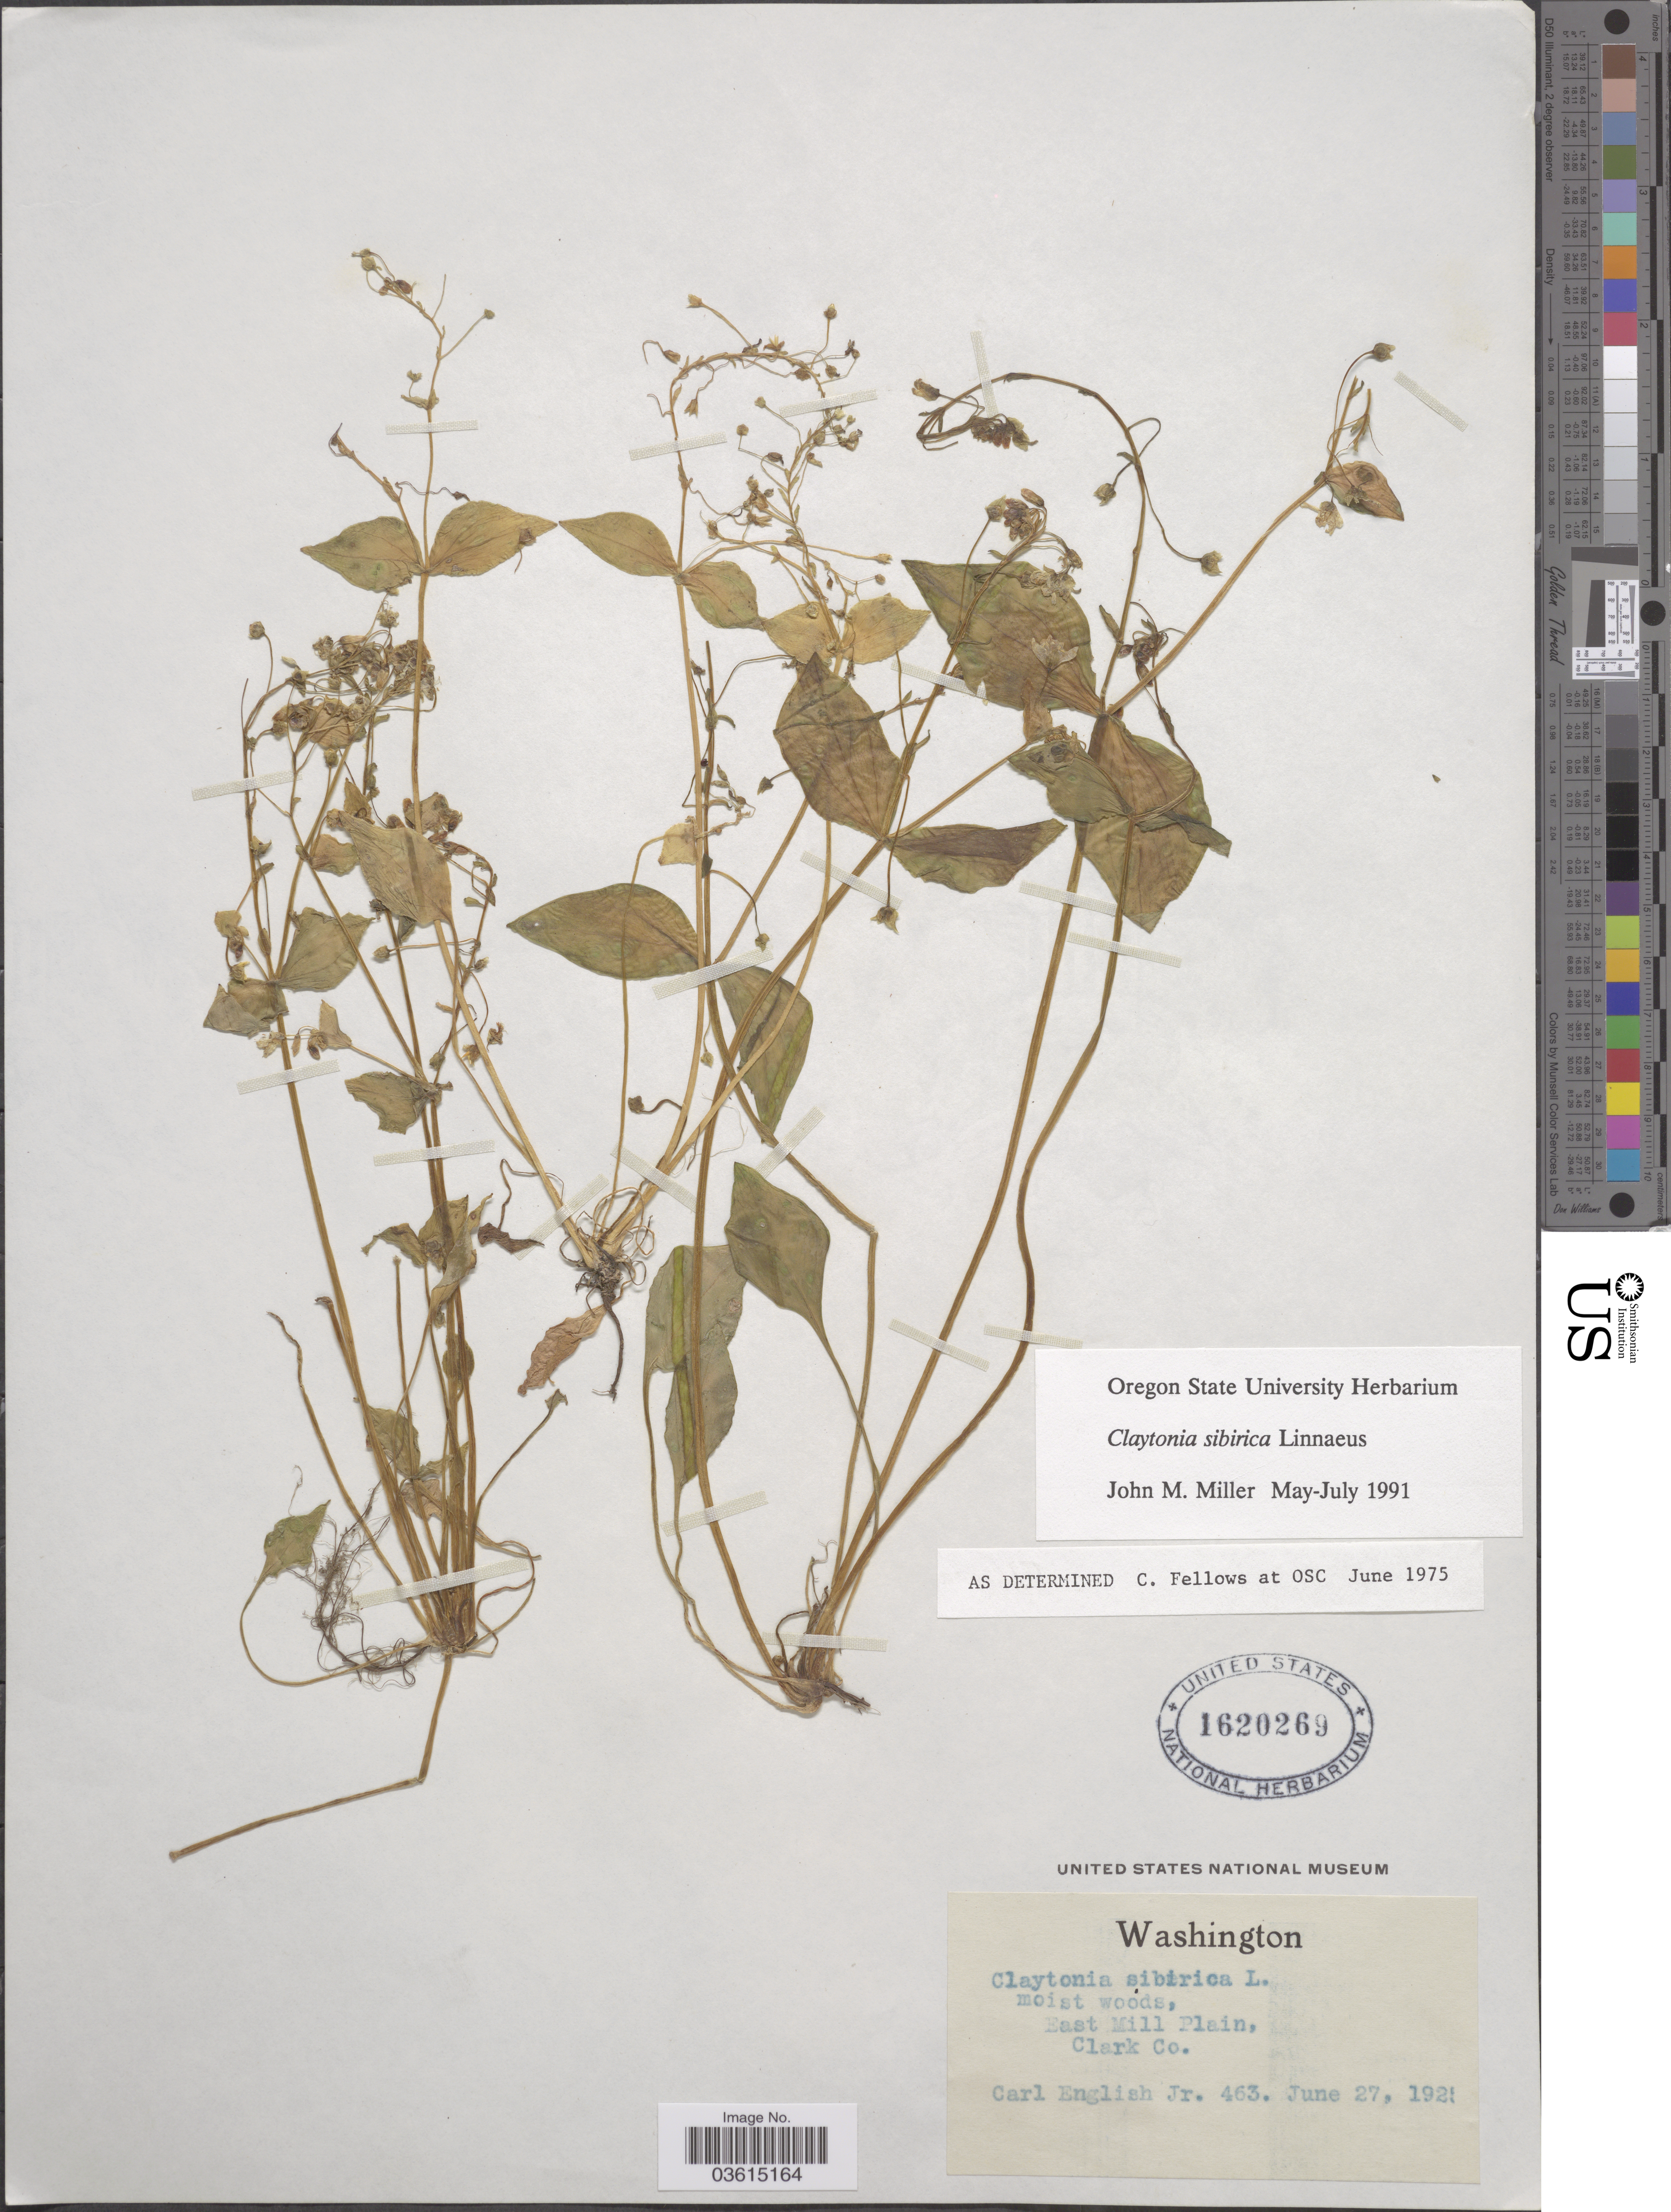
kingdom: Plantae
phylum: Tracheophyta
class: Magnoliopsida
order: Caryophyllales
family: Montiaceae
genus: Claytonia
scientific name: Claytonia sibirica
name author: L.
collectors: C. English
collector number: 463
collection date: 1925-06-27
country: United States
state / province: Washington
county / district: Clark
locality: East Mill Plain, Clark Co.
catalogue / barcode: US 1620269